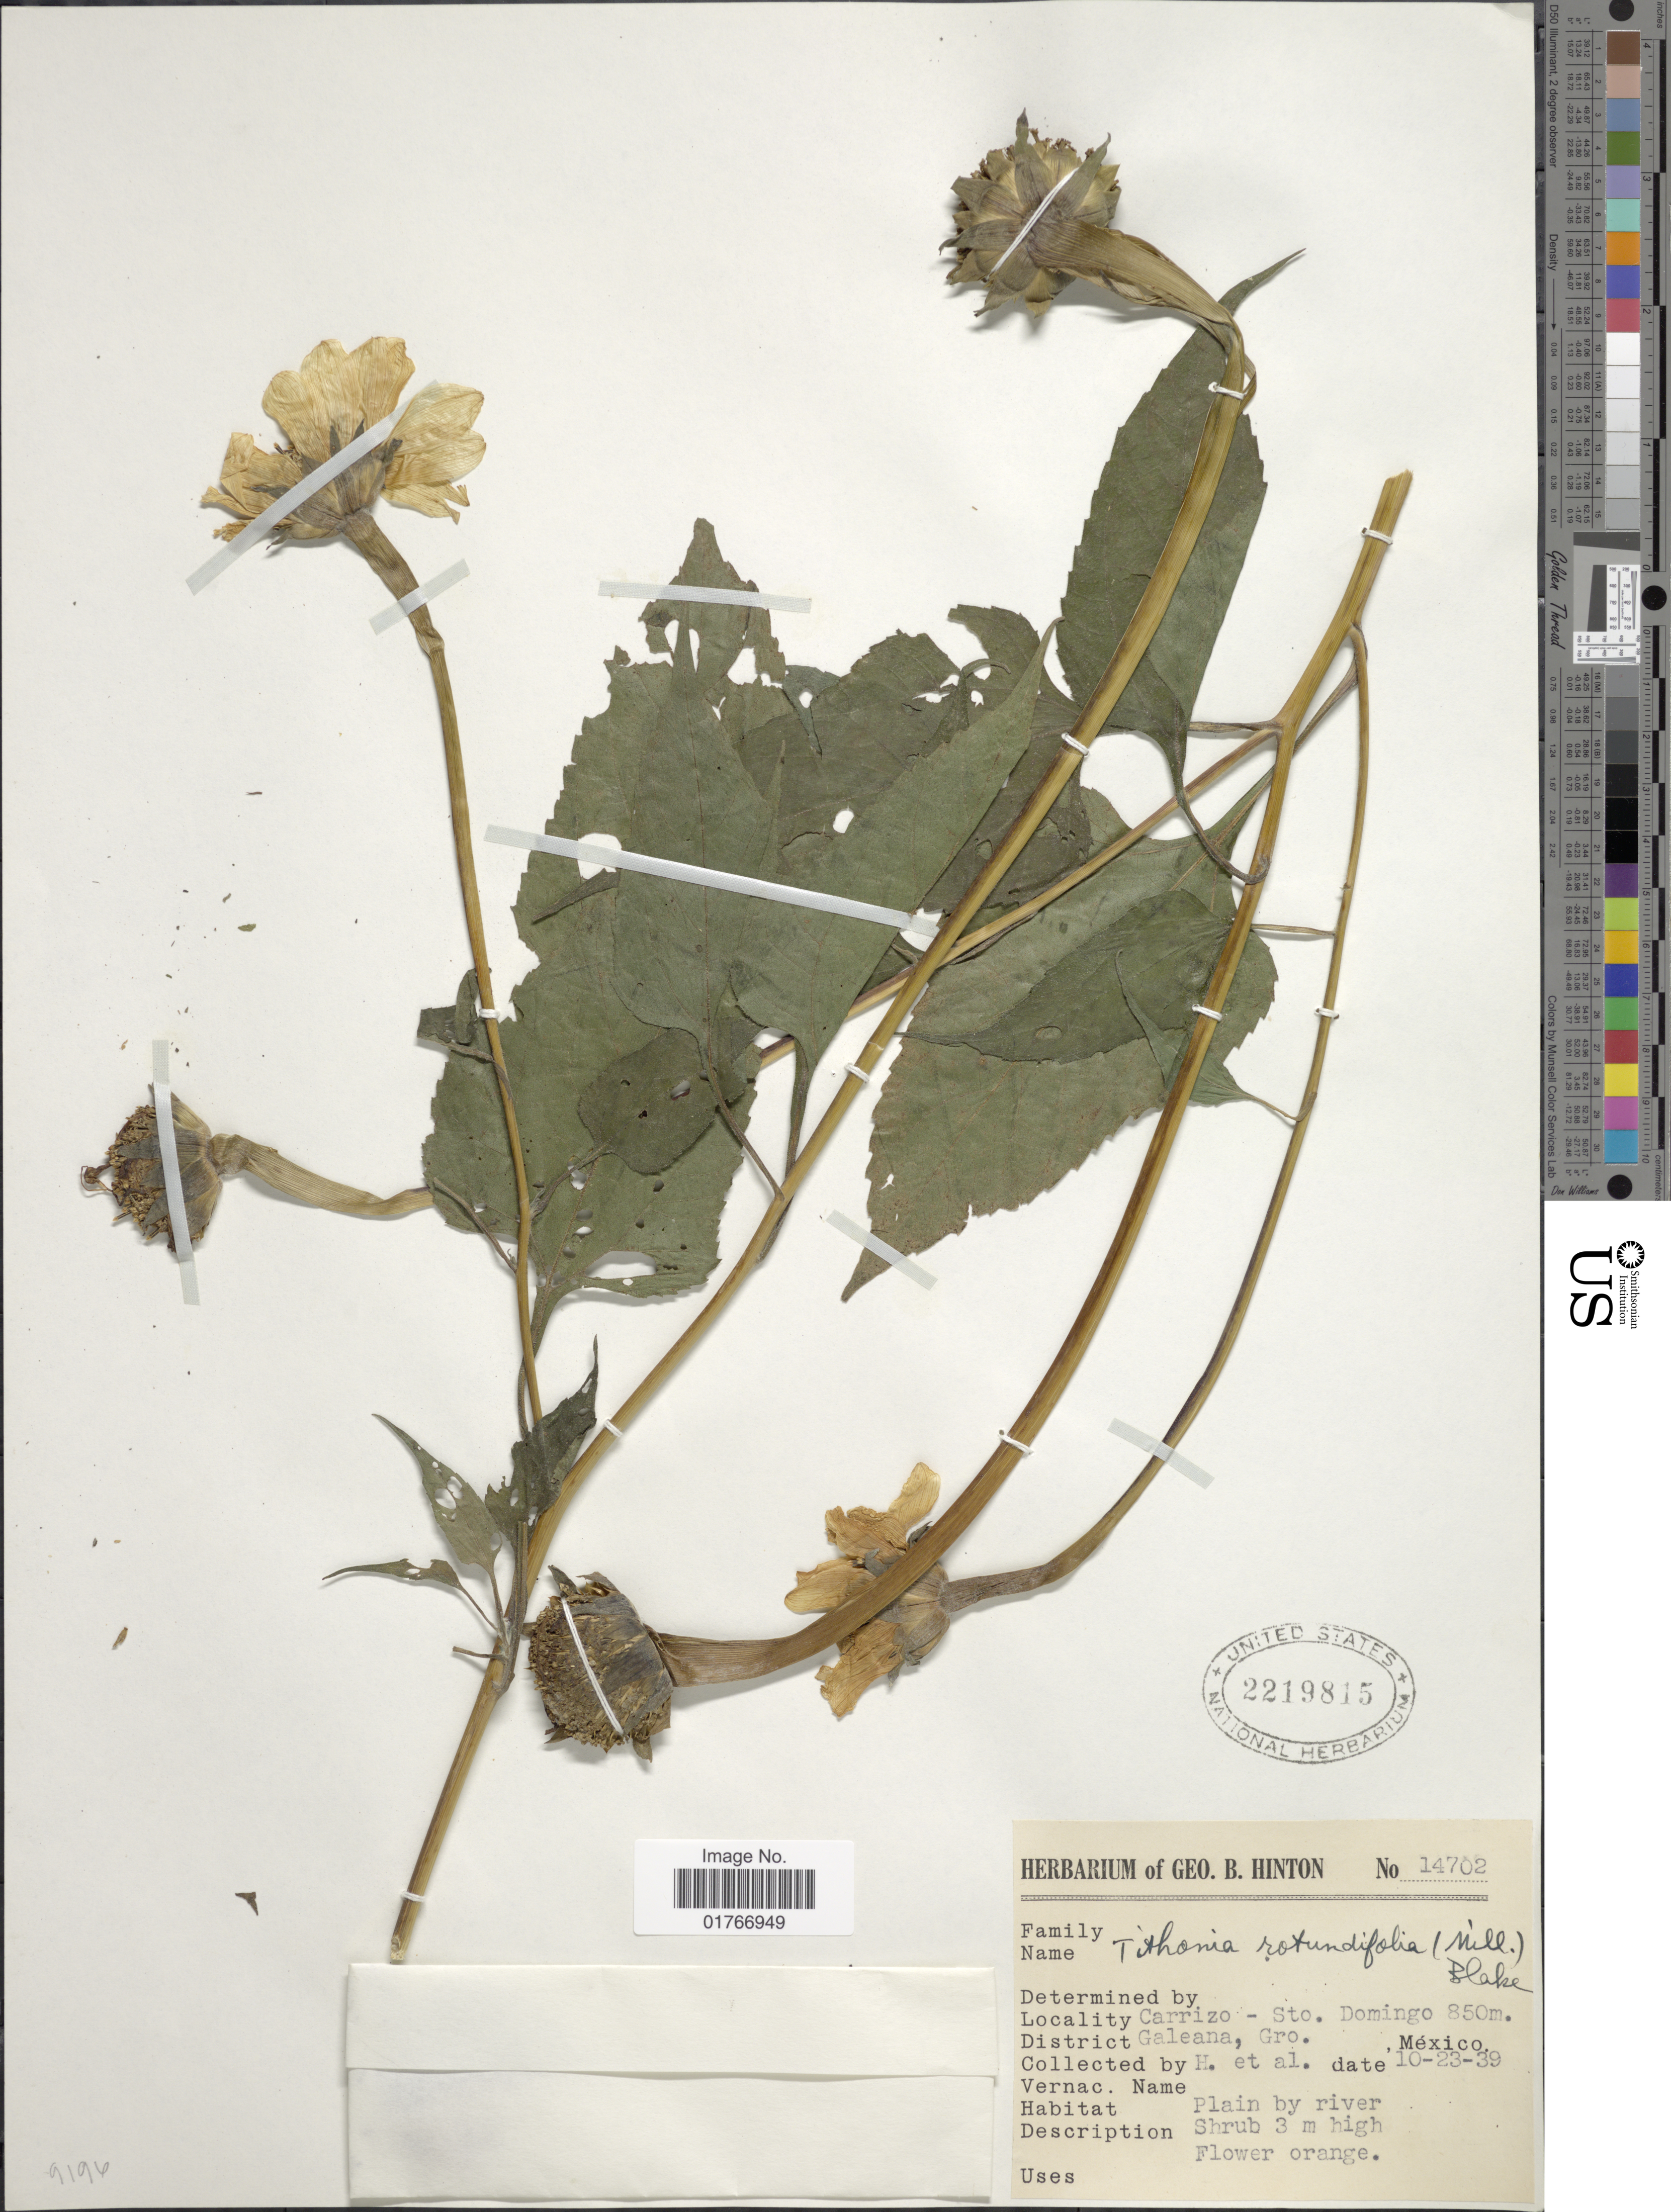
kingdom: Plantae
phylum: Tracheophyta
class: Magnoliopsida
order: Asterales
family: Asteraceae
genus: Tithonia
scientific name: Tithonia rotundifolia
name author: (Mill.) S.F. Blake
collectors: G. B. Hinton & et al.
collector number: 14702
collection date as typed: Transcribed d/m/y: 23/10/39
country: Mexico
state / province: Guerrero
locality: Carrizo, Sto. Domingo, District Galeana, Gro.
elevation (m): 850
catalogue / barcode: US 2219815